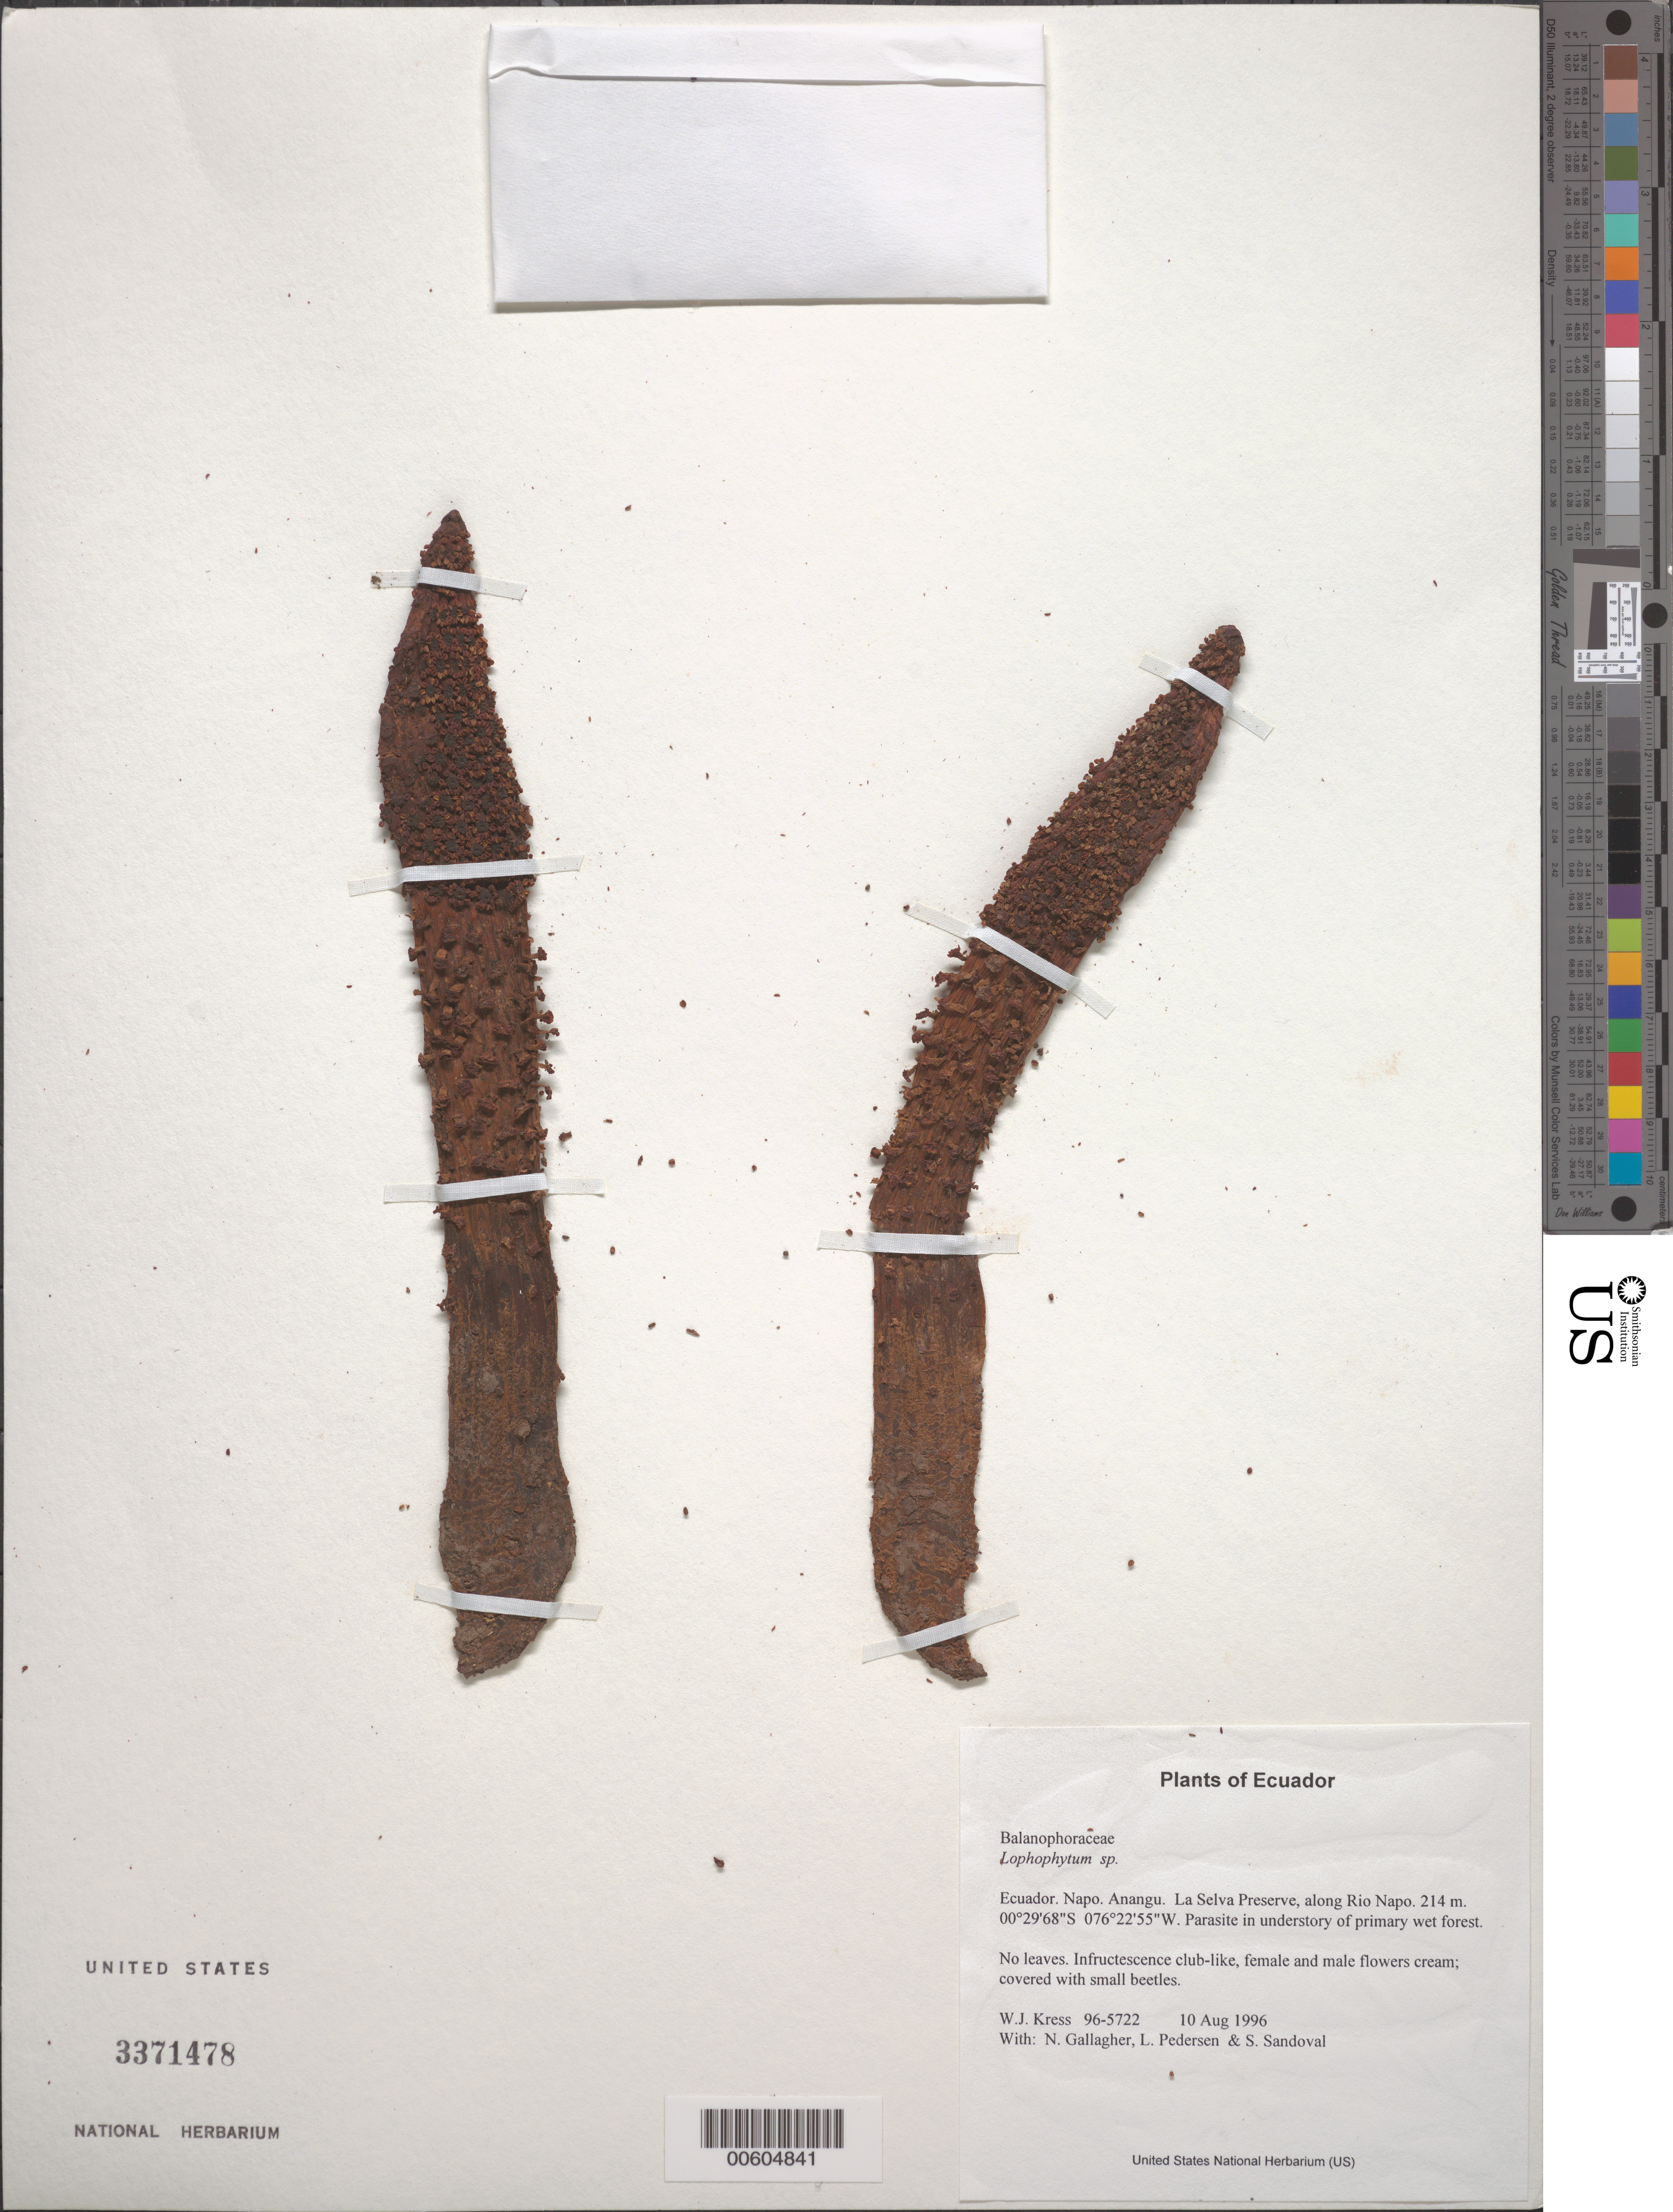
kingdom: Plantae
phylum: Tracheophyta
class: Magnoliopsida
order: Santalales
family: Balanophoraceae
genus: Lophophytum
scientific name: Lophophytum sp.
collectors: W. J. Kress, N. L. Gallagher, L. Pedersen & S. Sandoval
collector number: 96-5722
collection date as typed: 10 Aug 1996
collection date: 1996-08-10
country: Ecuador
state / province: Napo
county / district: Anangu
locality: La Selva Preserve, along Rio Napo.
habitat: Parasite in understory of primary wet forest.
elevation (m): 214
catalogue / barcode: US 3371478